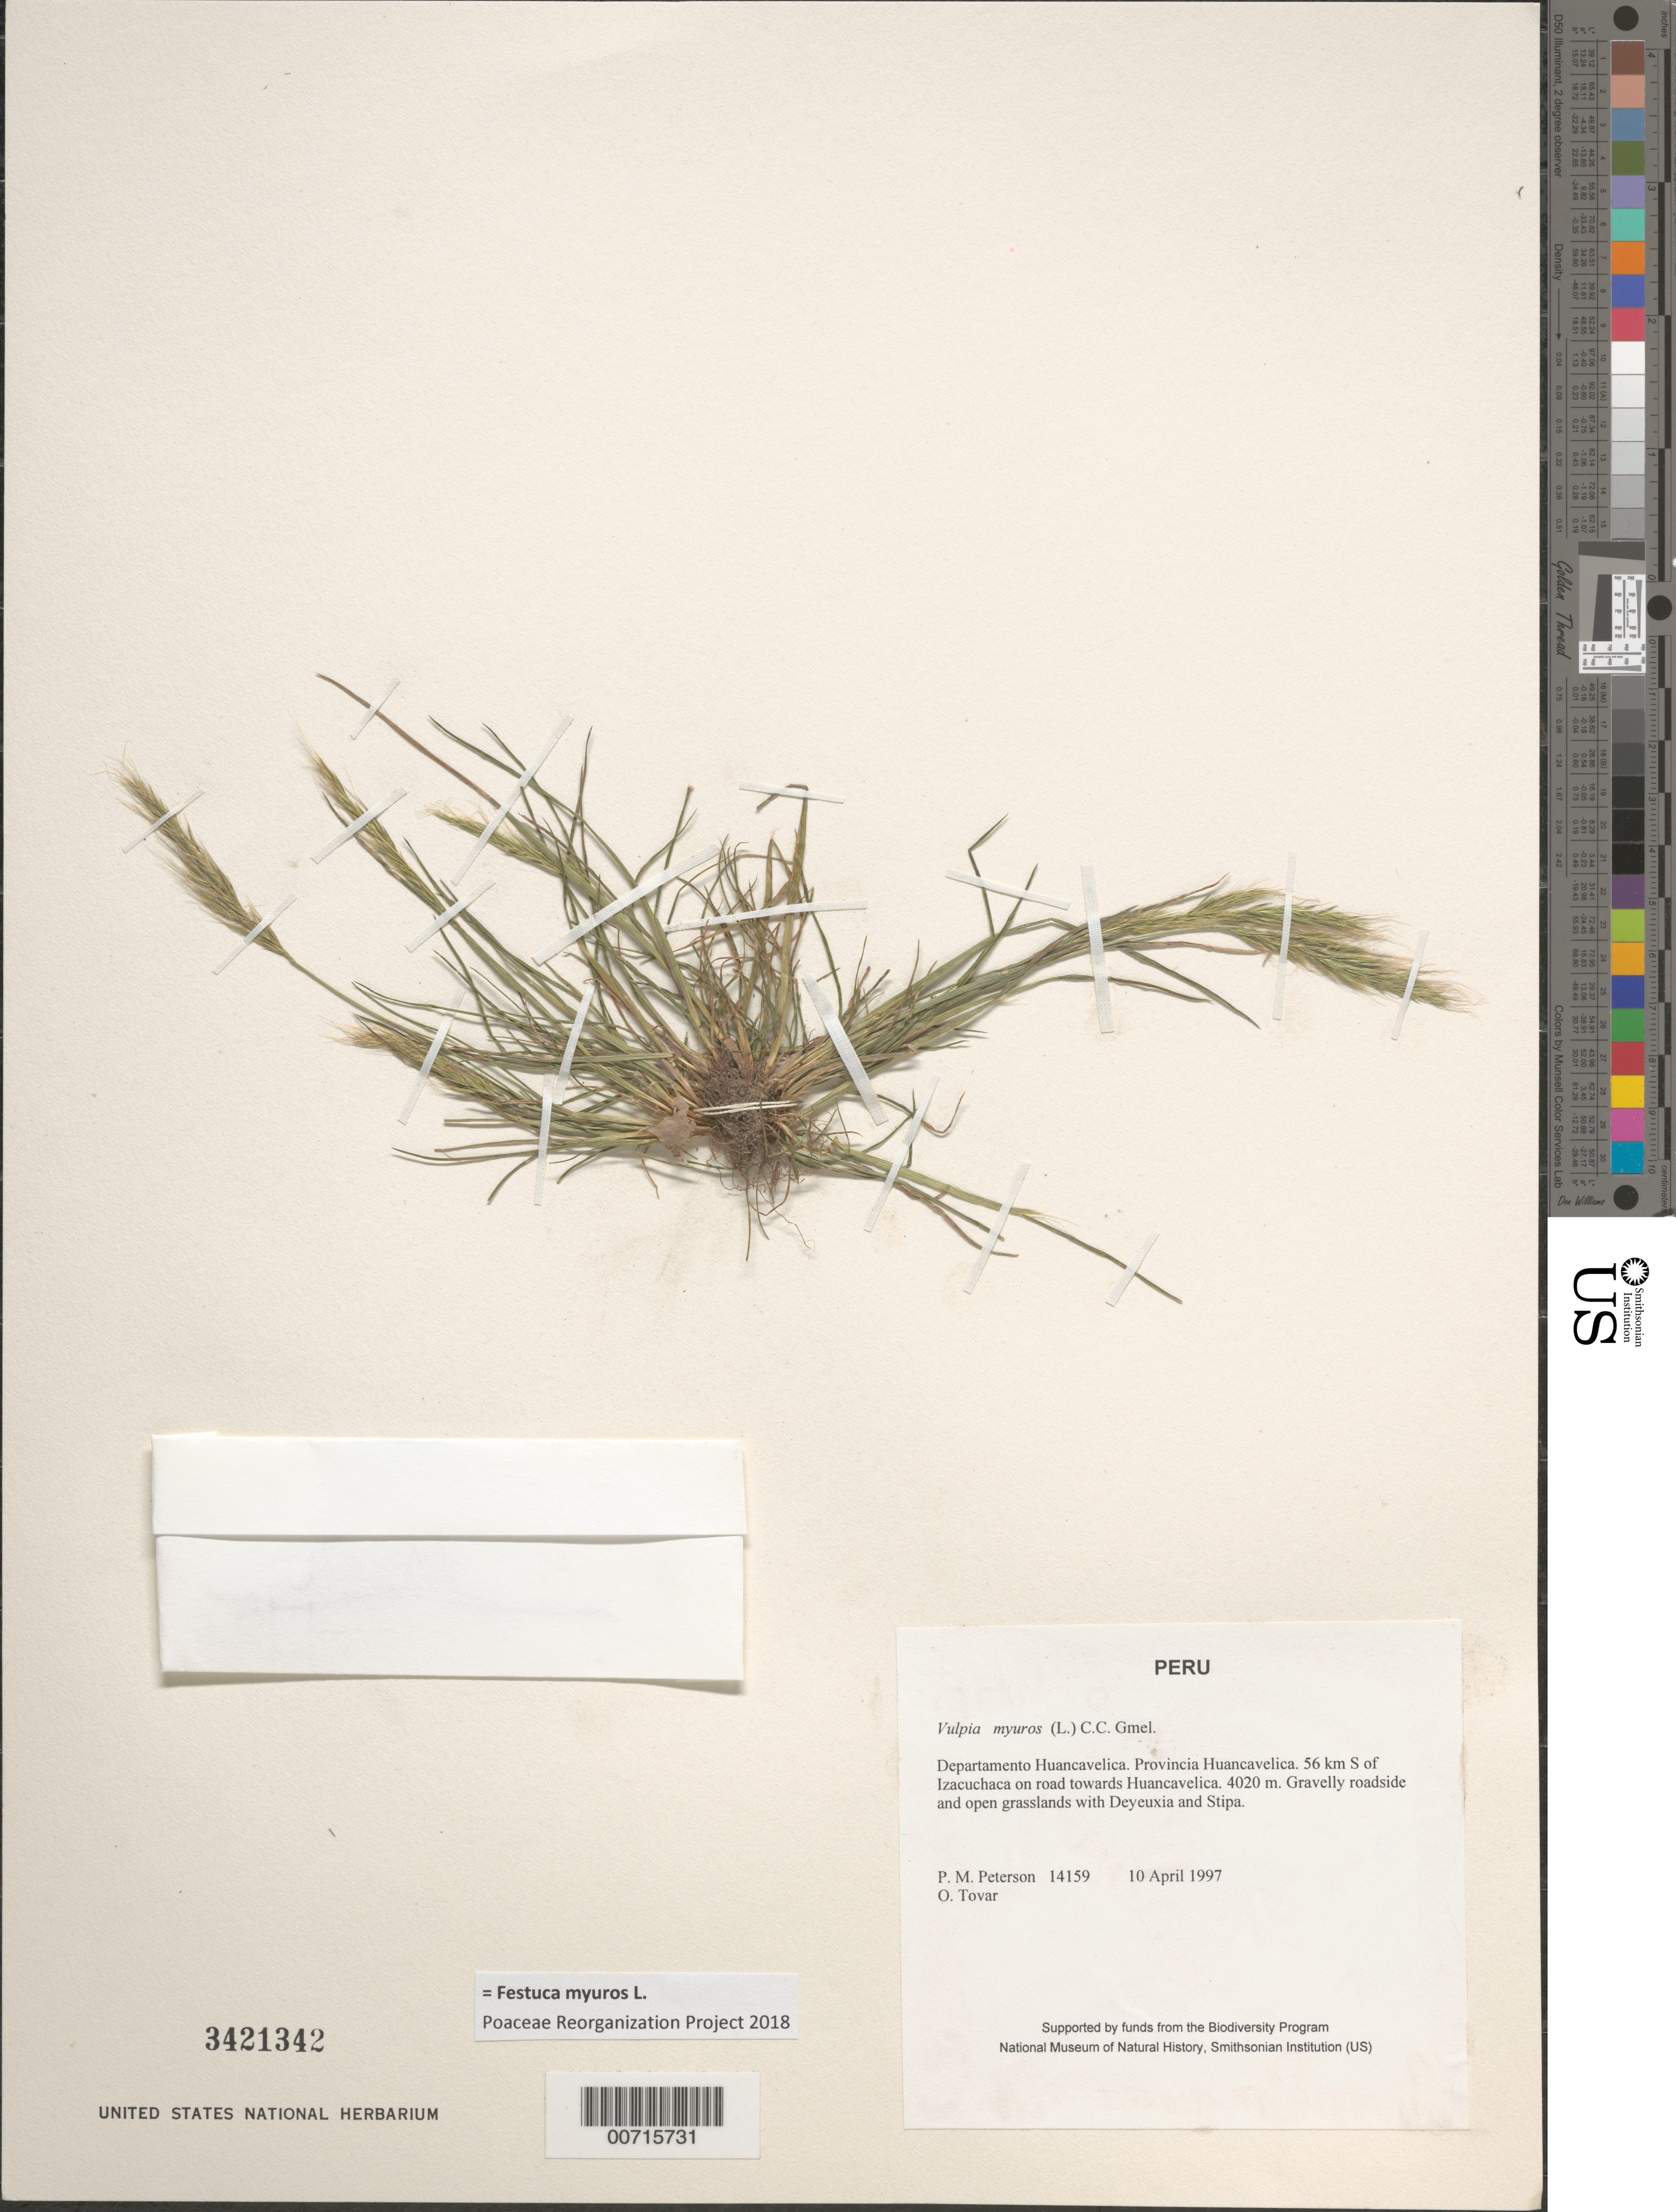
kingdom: Plantae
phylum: Tracheophyta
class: Liliopsida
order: Poales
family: Poaceae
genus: Festuca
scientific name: Festuca myuros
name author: L.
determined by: Poaceae Reorganization Project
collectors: P. M. Peterson & Ó. Tovar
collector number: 14159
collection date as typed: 10 Apr 1997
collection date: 1997-04-10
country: Peru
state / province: Huancavelica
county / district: Huancavelica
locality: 56 km S of Izacuchaca on road towards Huancavelica.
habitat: Gravelly roadside and open grasslands with Deyeuxia and Stipa.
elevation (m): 4020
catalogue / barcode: US 3421342